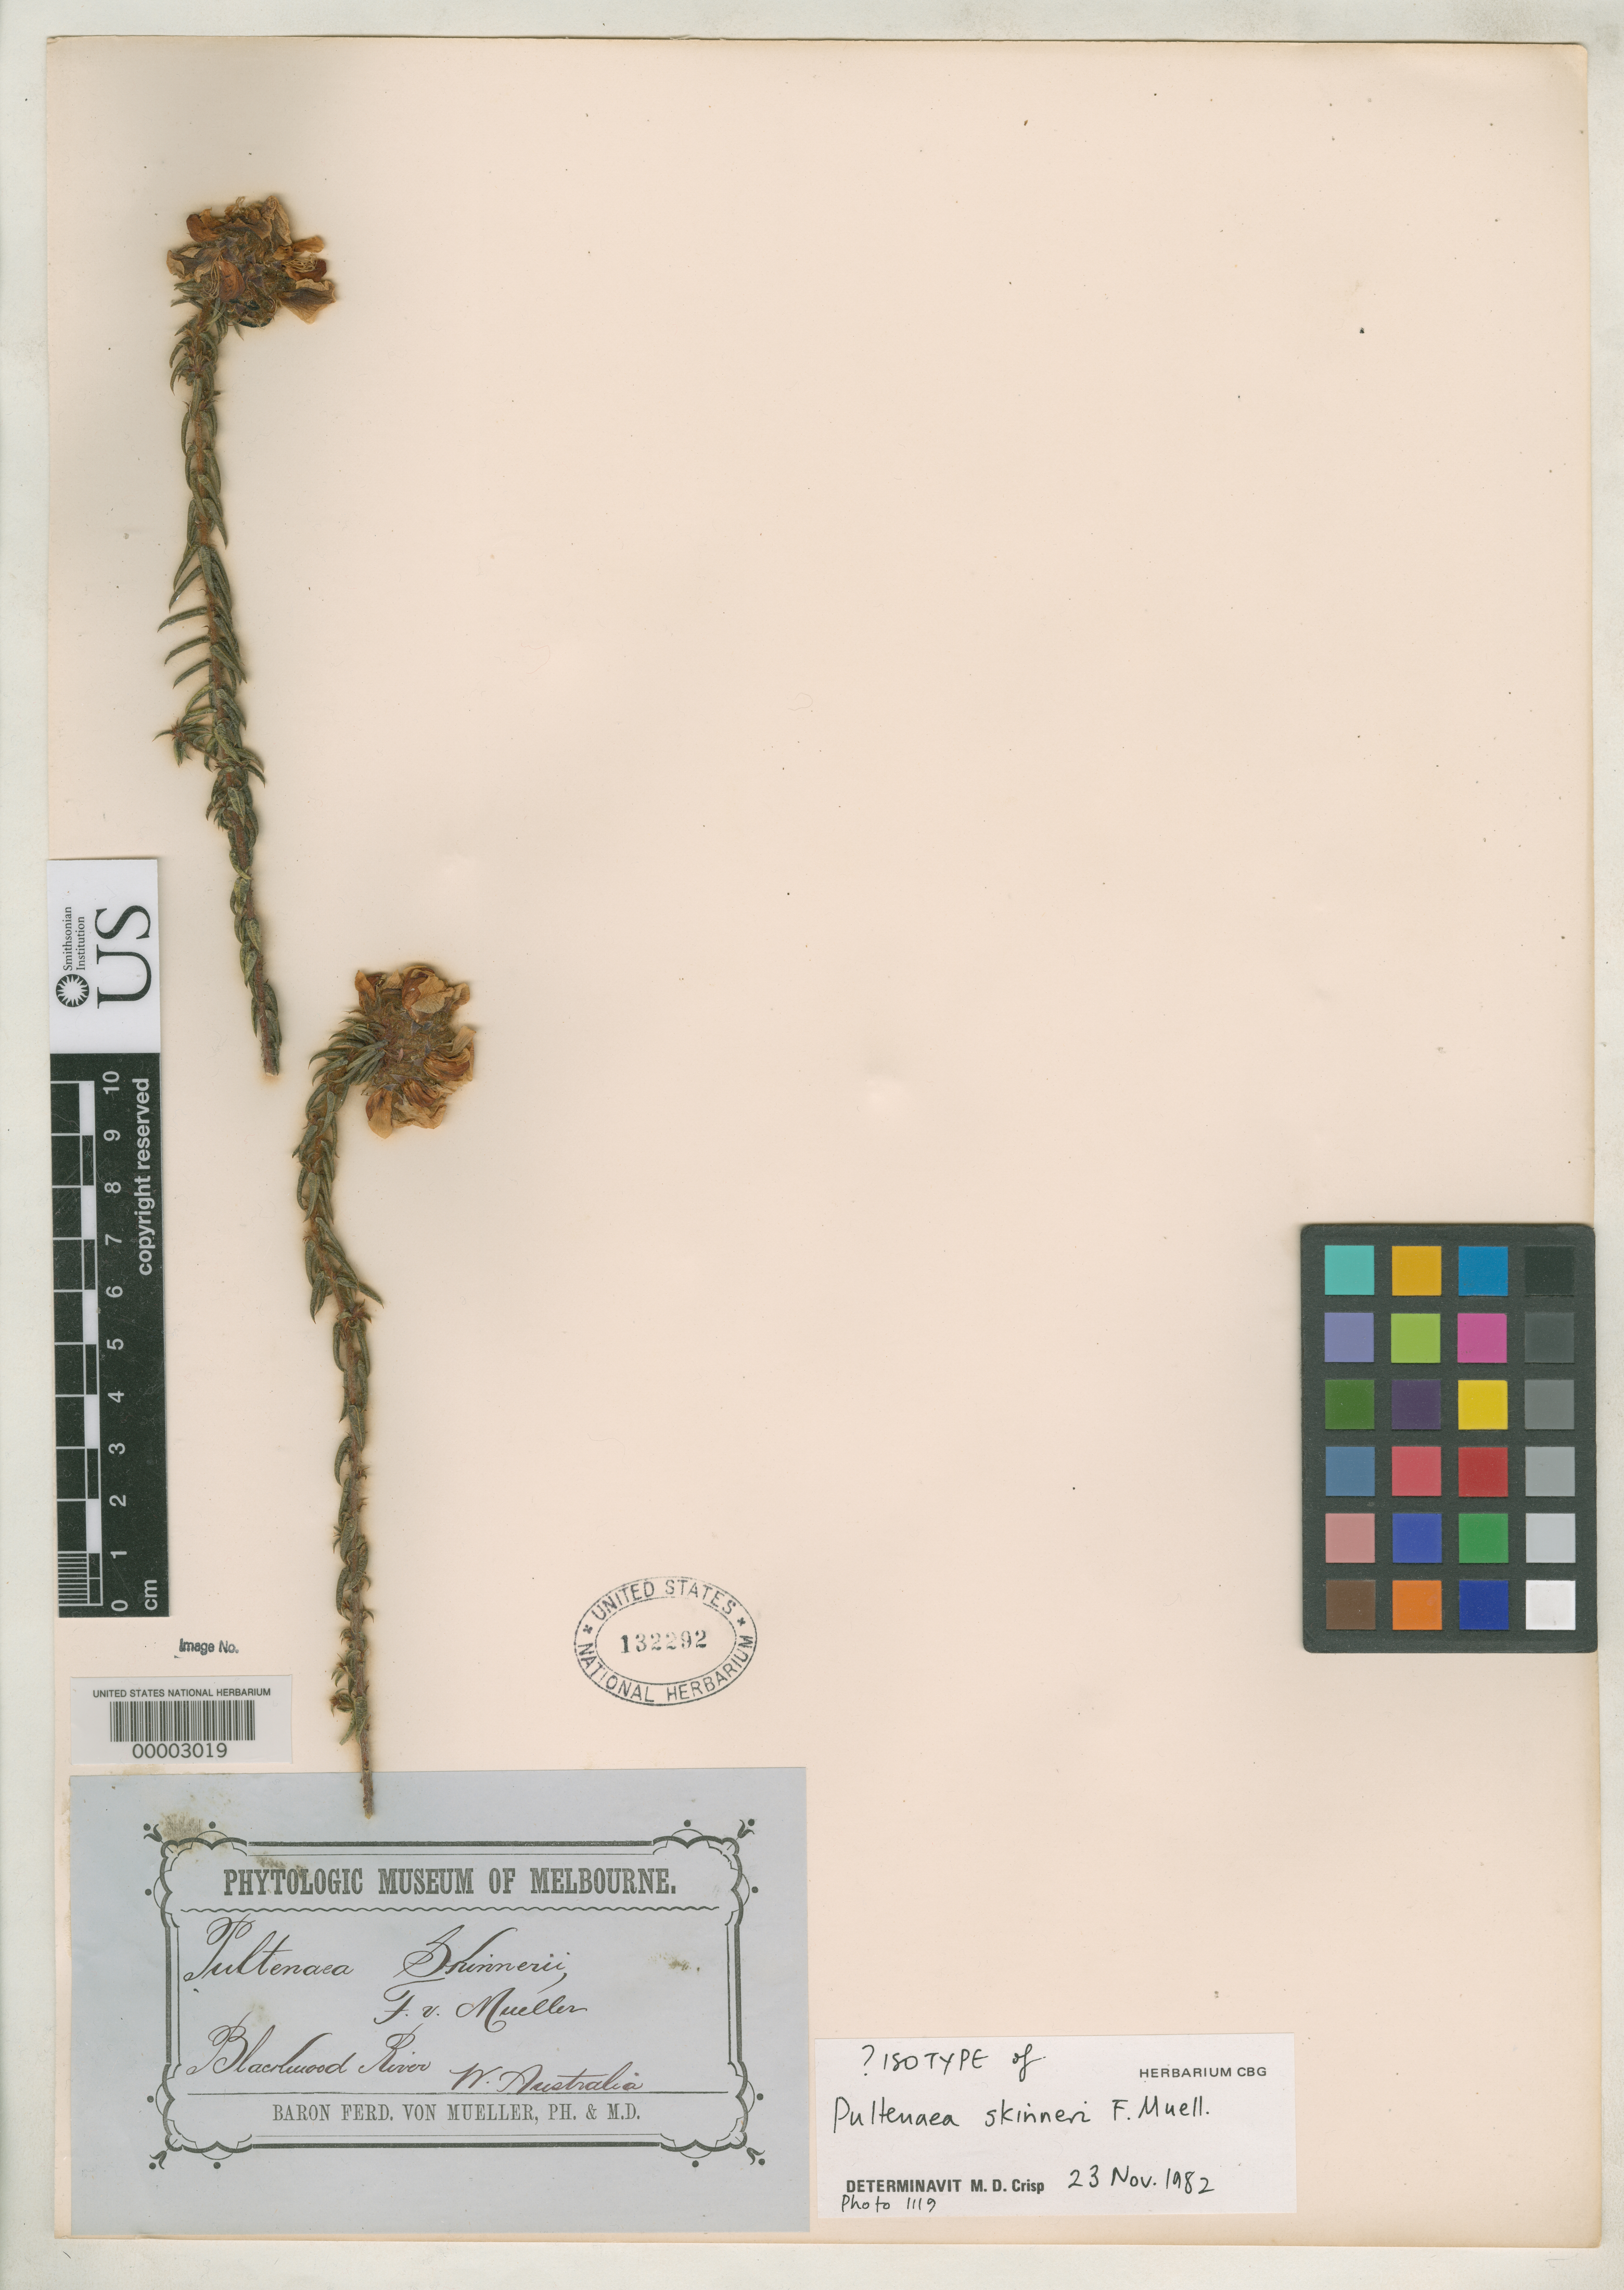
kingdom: Plantae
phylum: Tracheophyta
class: Magnoliopsida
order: Fabales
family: Fabaceae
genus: Pultenaea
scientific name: Pultenaea skinneri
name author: F. Muell.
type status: Possible Type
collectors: ex herb. Ferd. Mueller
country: Australia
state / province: Western Australia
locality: Blackwood River.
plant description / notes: Protologue cites McHard collection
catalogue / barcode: US 132292